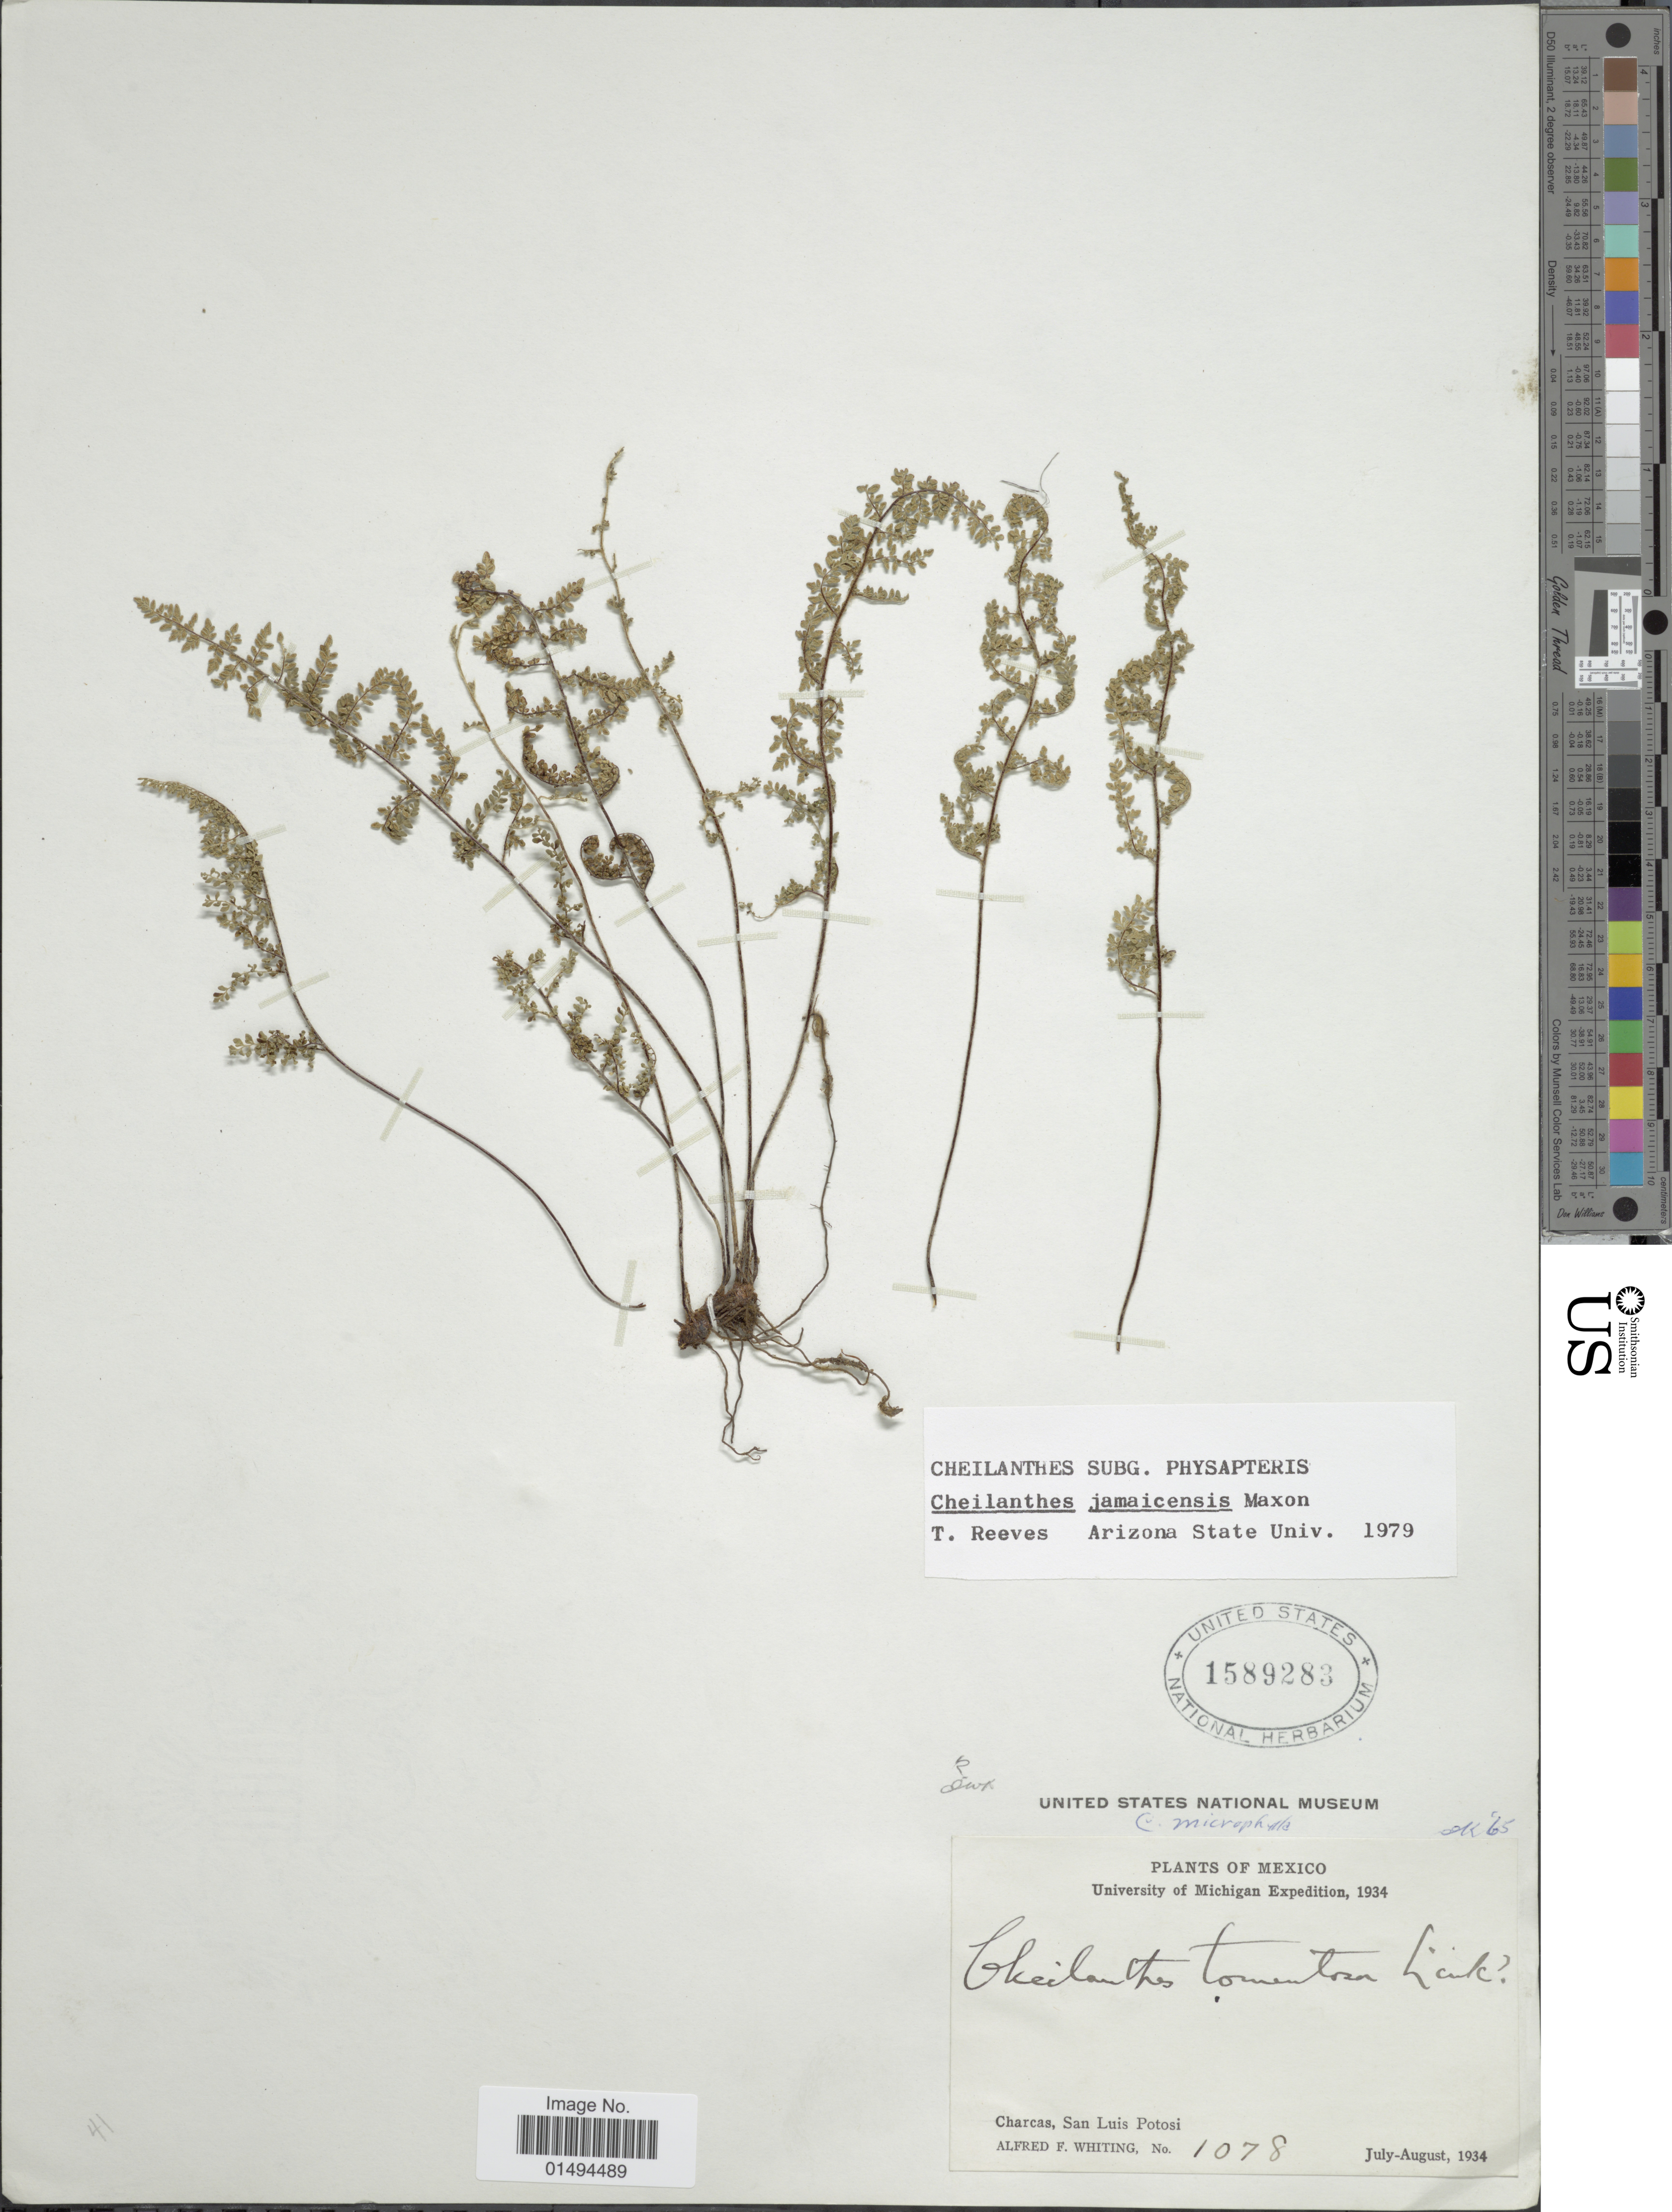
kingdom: Plantae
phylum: Tracheophyta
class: Polypodiopsida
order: Polypodiales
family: Pteridaceae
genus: Myriopteris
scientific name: Myriopteris jamaicensis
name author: (Maxon) Grusz & Windham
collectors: A. F. Whiting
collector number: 1078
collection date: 1934-07/1934-08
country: Mexico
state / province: San Luis Potosí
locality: Charcas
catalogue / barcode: US 1589283